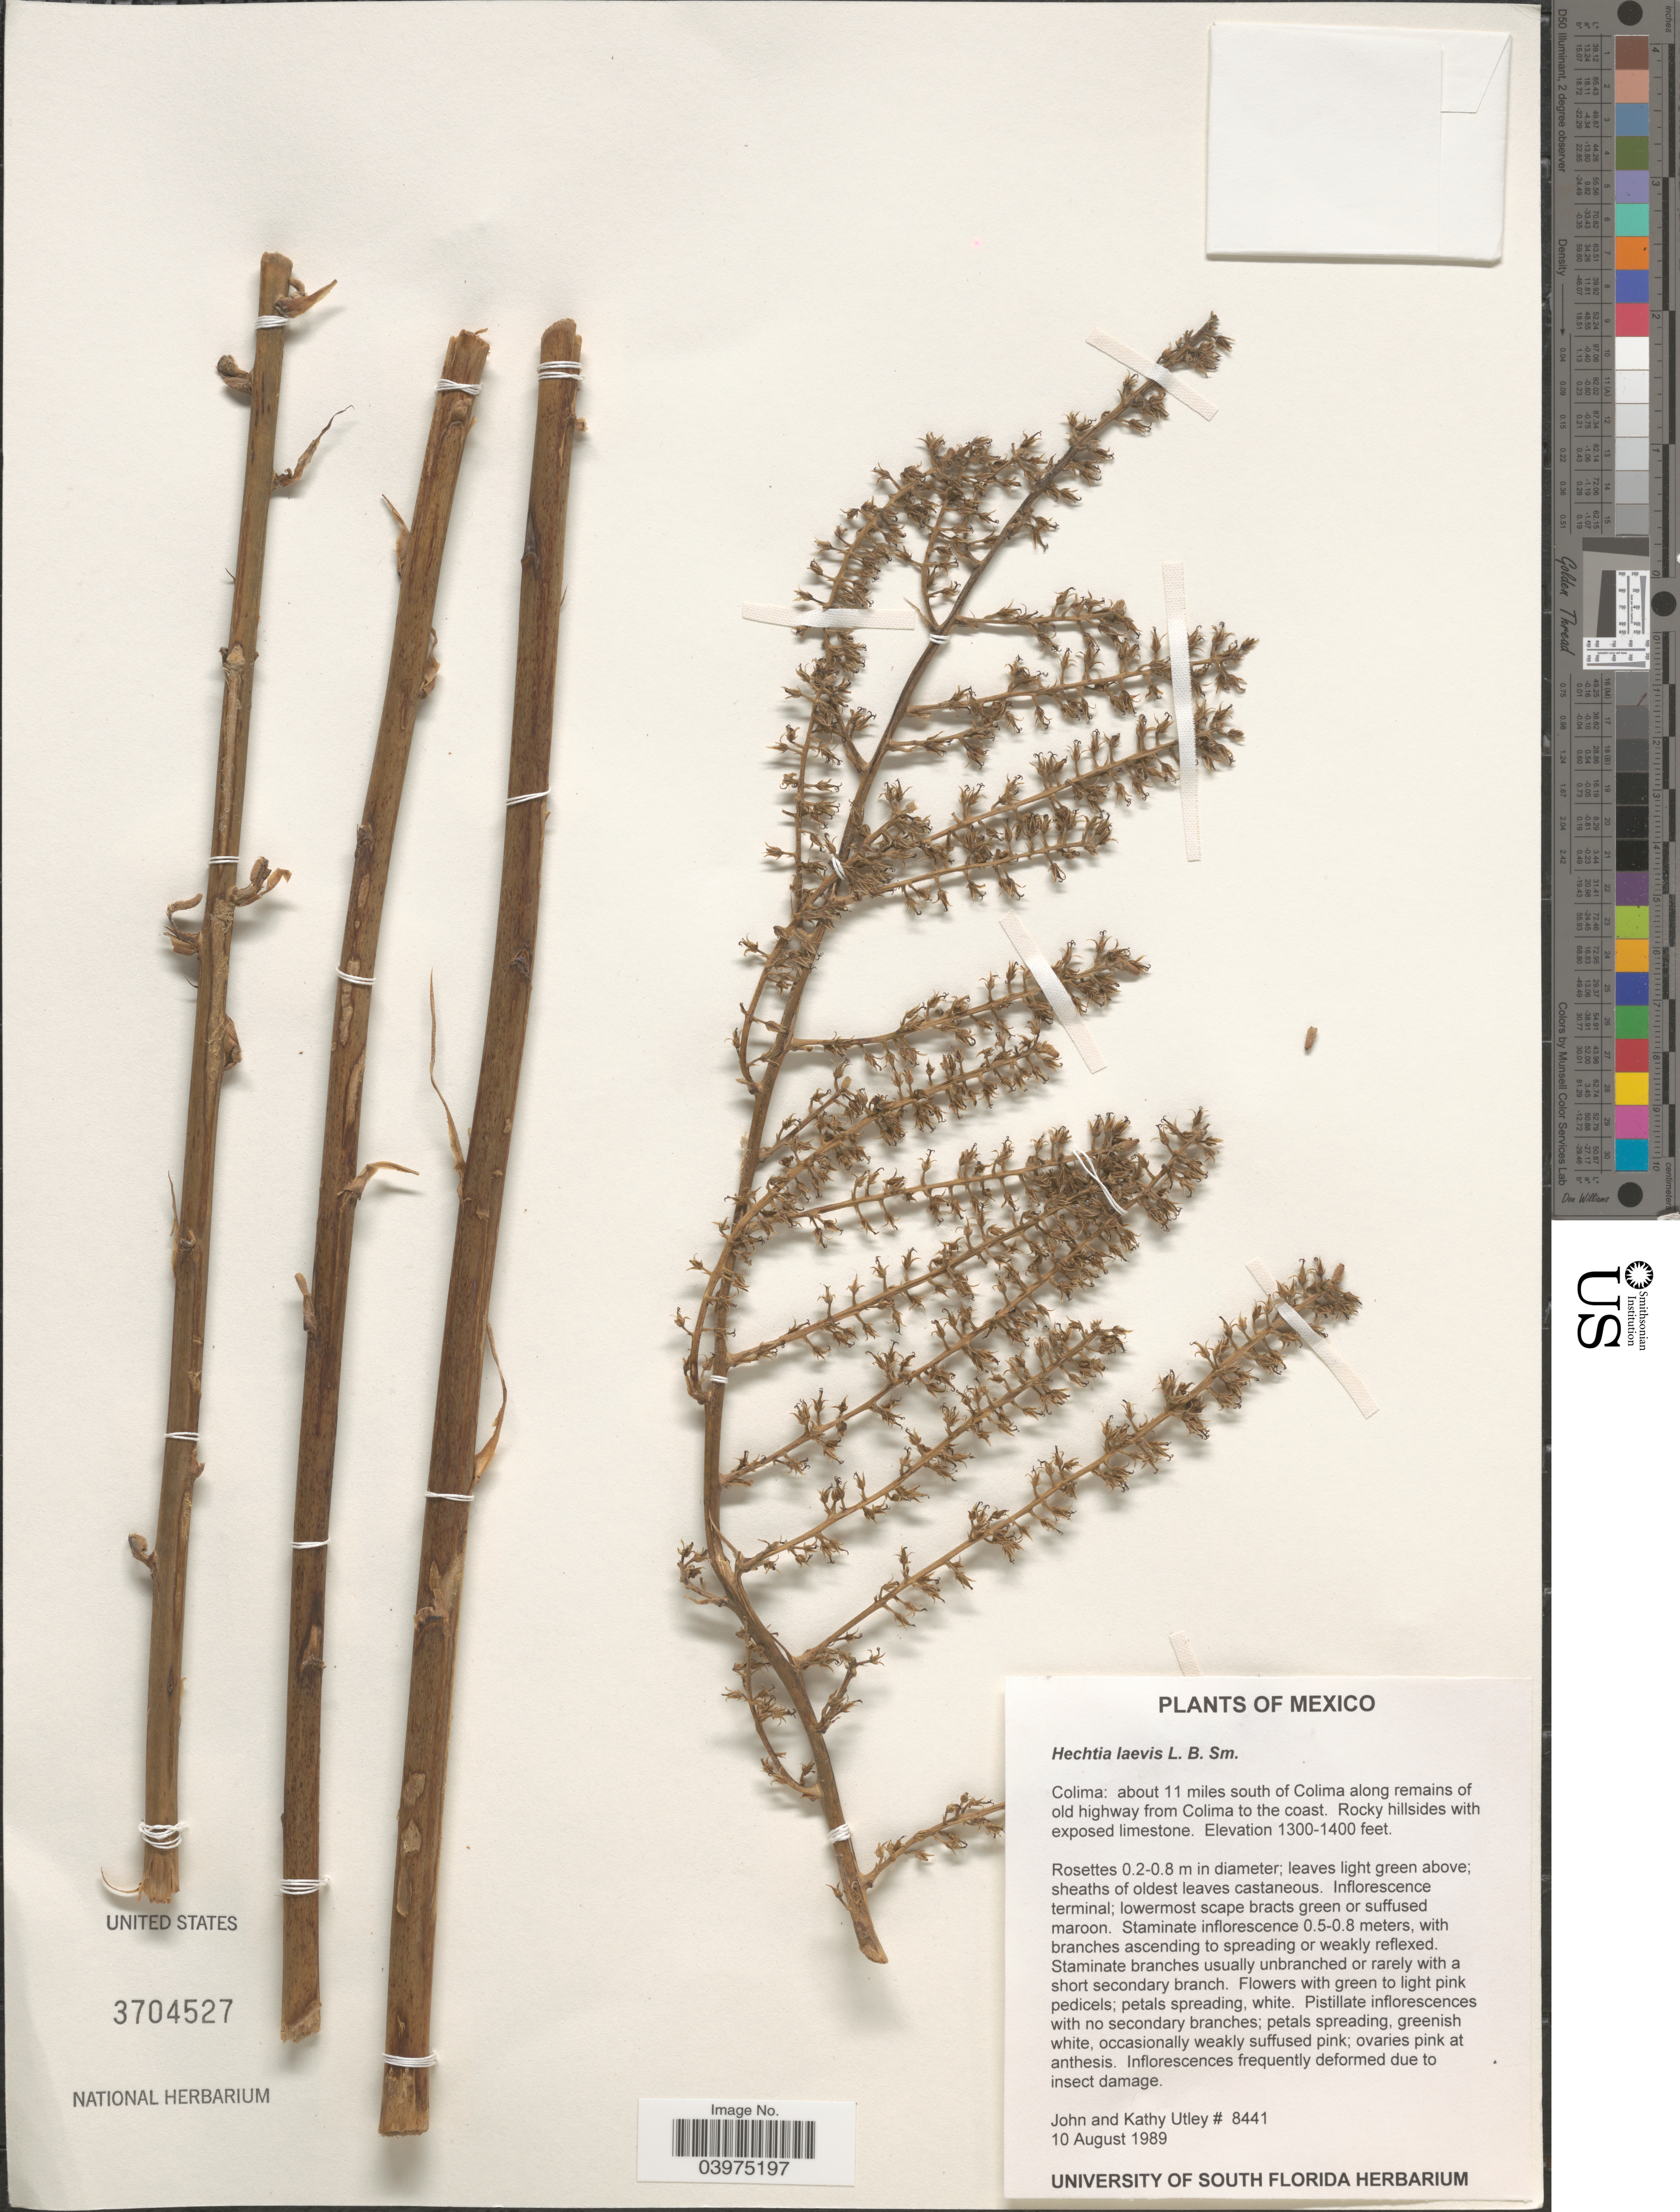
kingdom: Plantae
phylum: Tracheophyta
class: Liliopsida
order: Poales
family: Bromeliaceae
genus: Hechtia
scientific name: Hechtia laevis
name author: L.B. Sm.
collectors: J. F. Utley & K. Burt-Utley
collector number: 8441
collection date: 1989-08-10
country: Mexico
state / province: Colima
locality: About 11 miles south of Colima along remains of old highway from Colima to the coast.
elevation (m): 396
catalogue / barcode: US 3704527